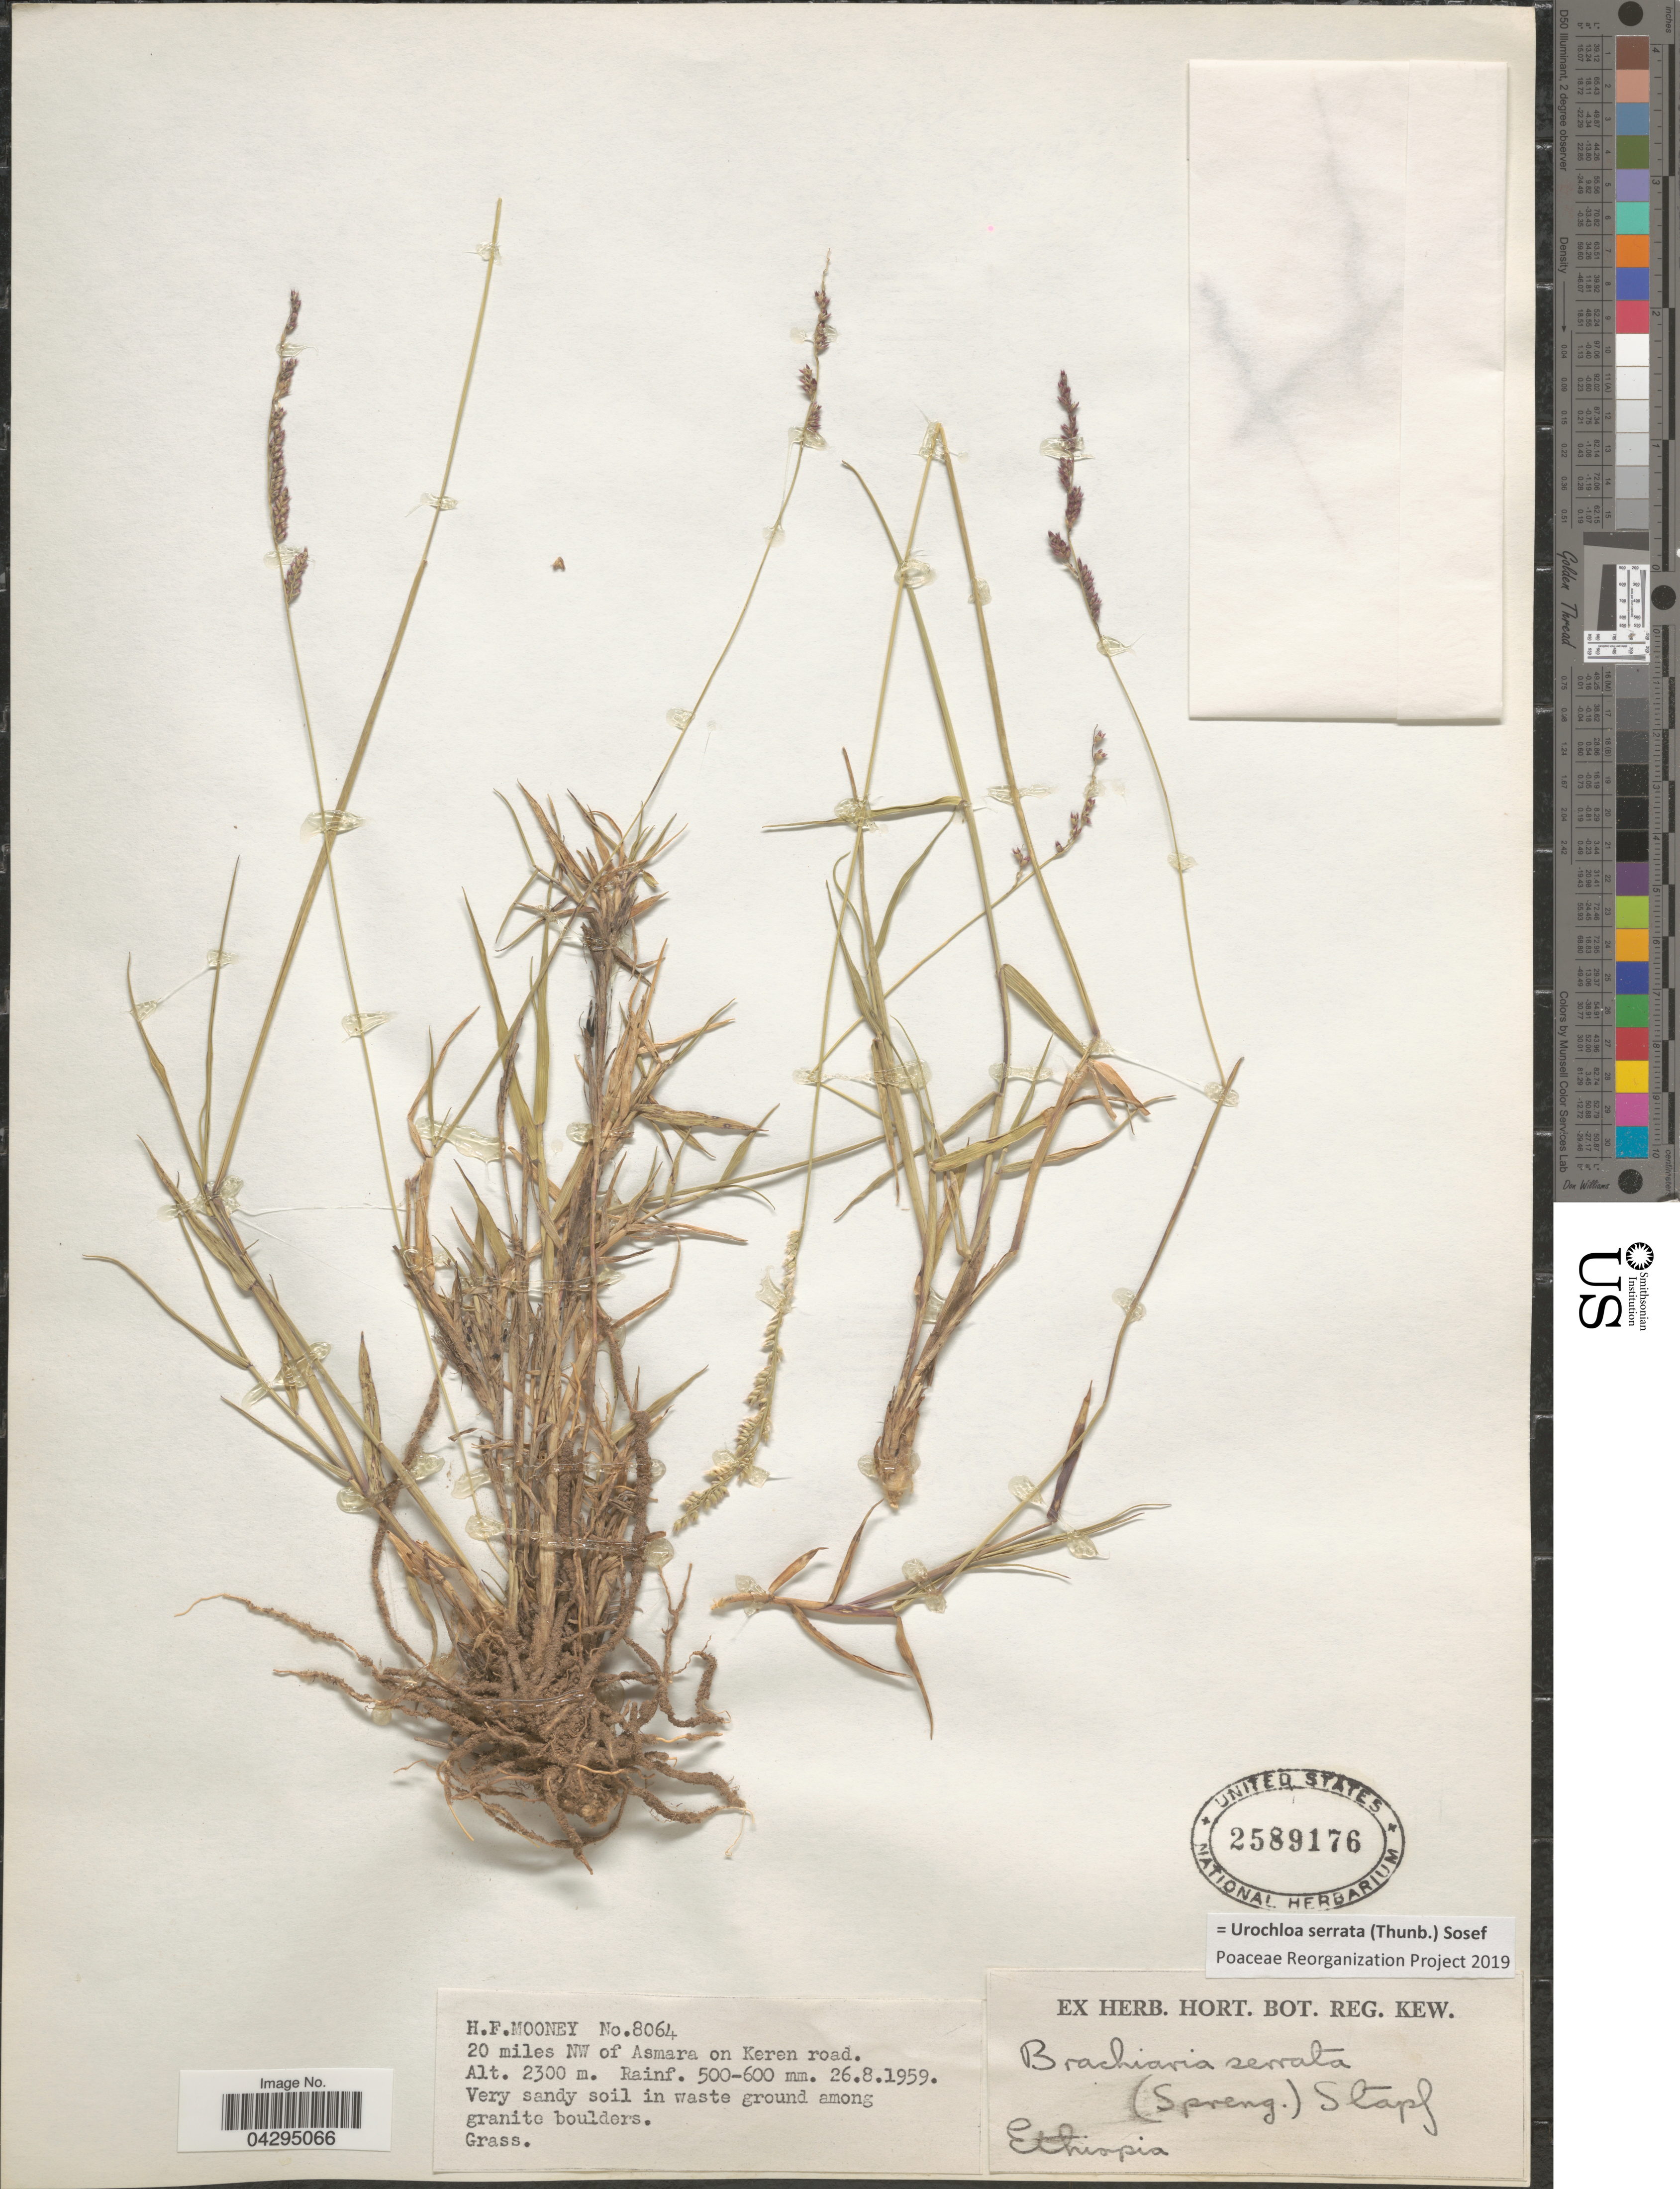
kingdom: Plantae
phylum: Tracheophyta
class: Liliopsida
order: Poales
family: Poaceae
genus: Urochloa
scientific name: Urochloa serrata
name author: (Thunb.) Sosef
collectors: H. Mooney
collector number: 8064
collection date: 1959-08-26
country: Ethiopia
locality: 20 miles NW of Asmara on Keren road.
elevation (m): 2300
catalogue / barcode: US 2589176